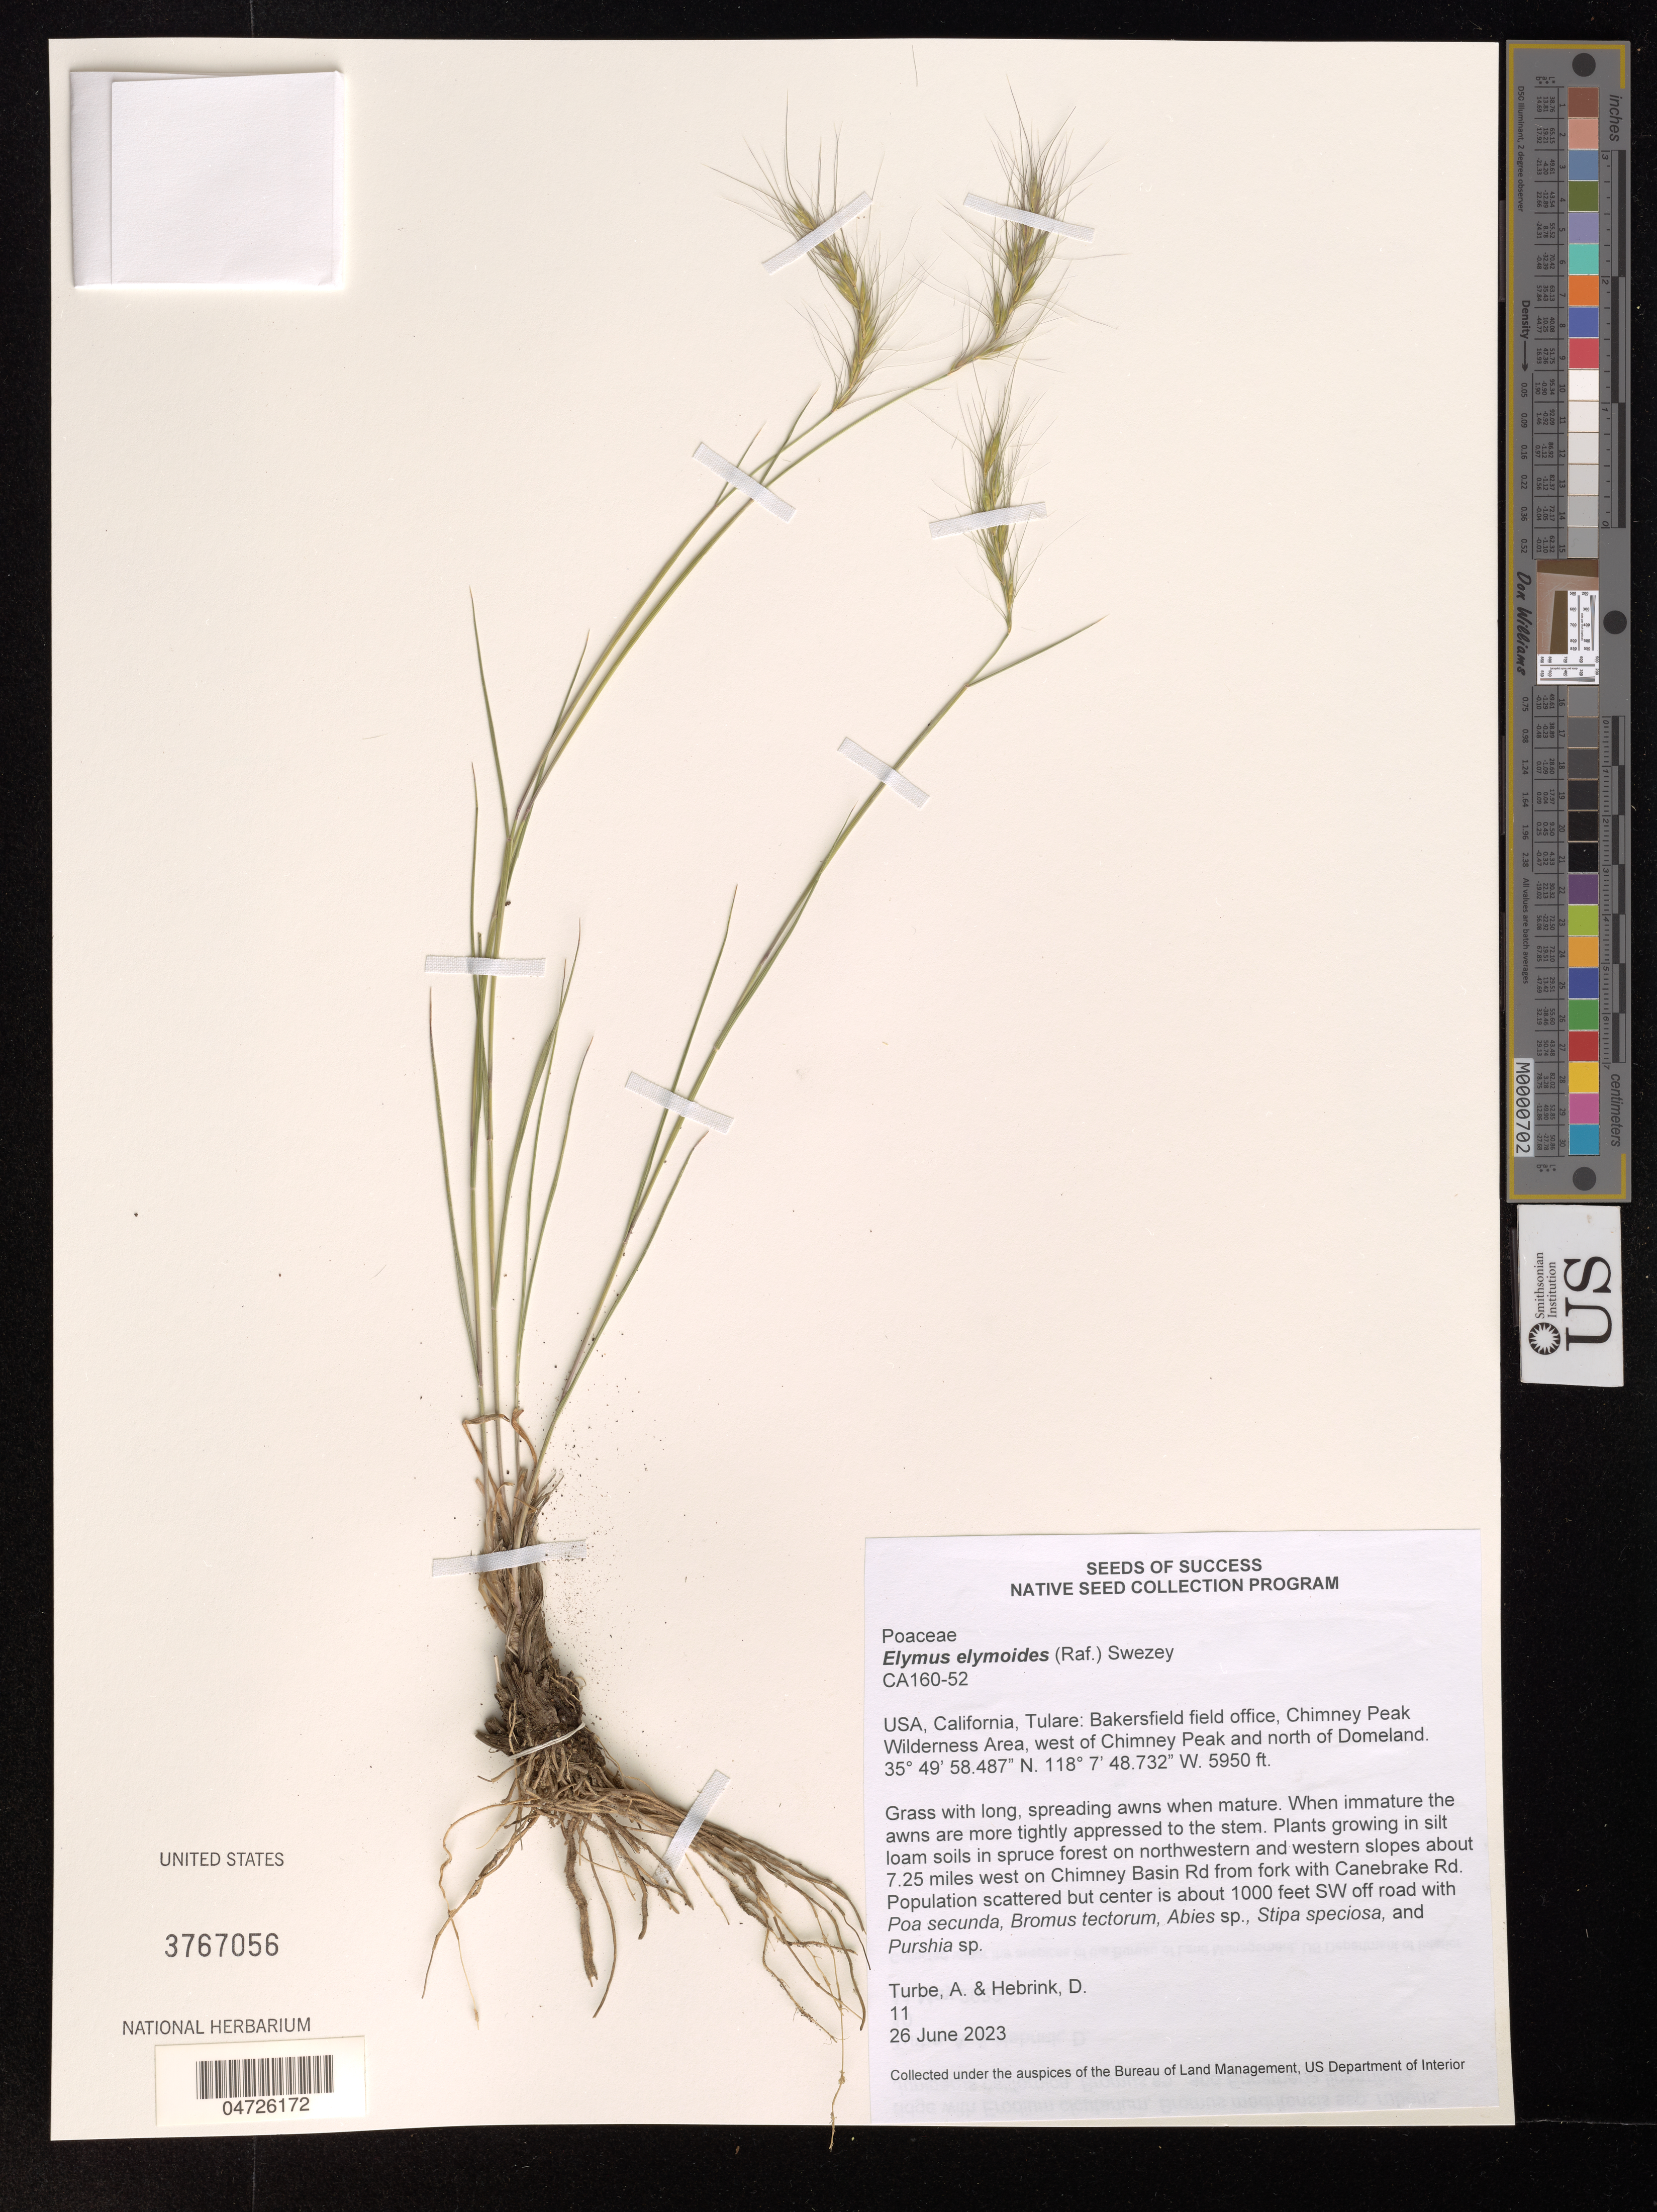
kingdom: Plantae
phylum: Tracheophyta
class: Liliopsida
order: Poales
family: Poaceae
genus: Elymus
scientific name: Elymus elymoides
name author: (Raf.) Swezey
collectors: A. Turbe & D. Hebrink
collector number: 11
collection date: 2023-06-26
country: United States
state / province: California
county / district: Tulare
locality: Tulare: Bakersfield field office, Chimney Peak Wilderness Area, west of Chimney Peak and north of Domeland.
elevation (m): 1814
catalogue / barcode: US 3767056